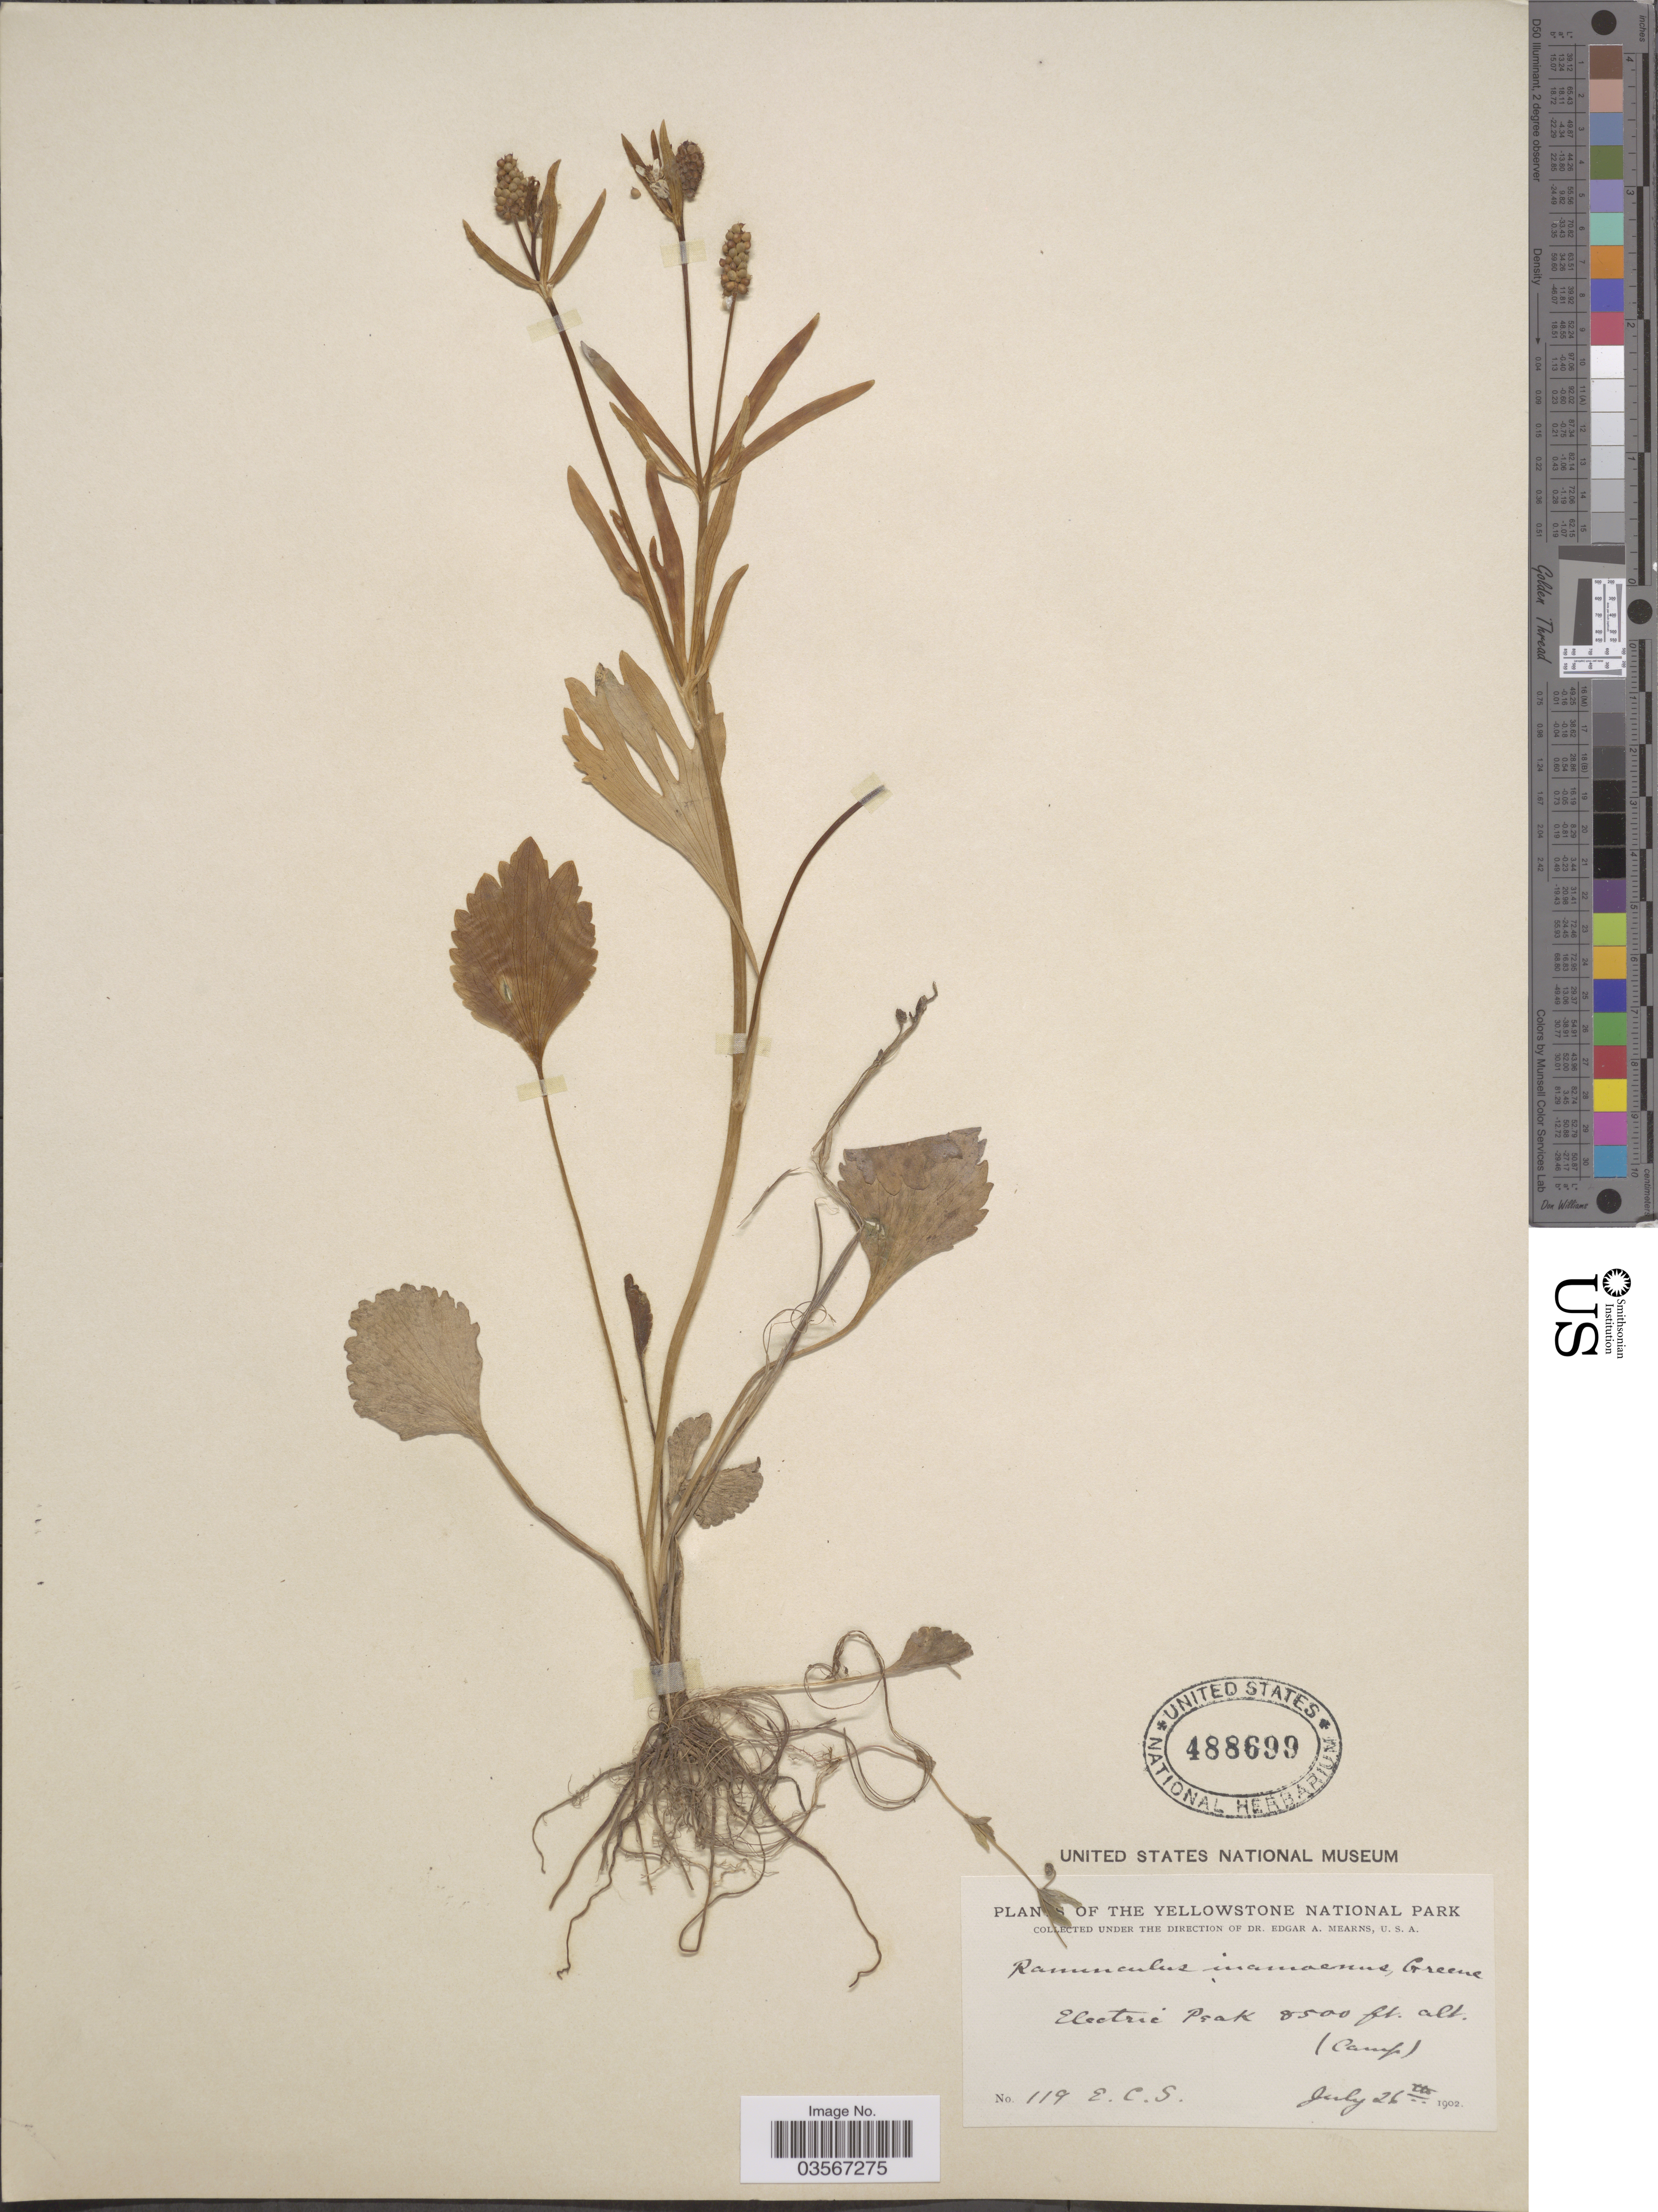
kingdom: Plantae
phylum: Tracheophyta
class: Magnoliopsida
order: Ranunculales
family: Ranunculaceae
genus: Ranunculus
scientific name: Ranunculus inamoenus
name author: Greene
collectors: E. C. Smith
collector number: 119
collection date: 1902-07-26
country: United States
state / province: Montana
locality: The Yellowstone National Park. Electric Peak. (Camp).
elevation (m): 2591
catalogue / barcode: US 488699